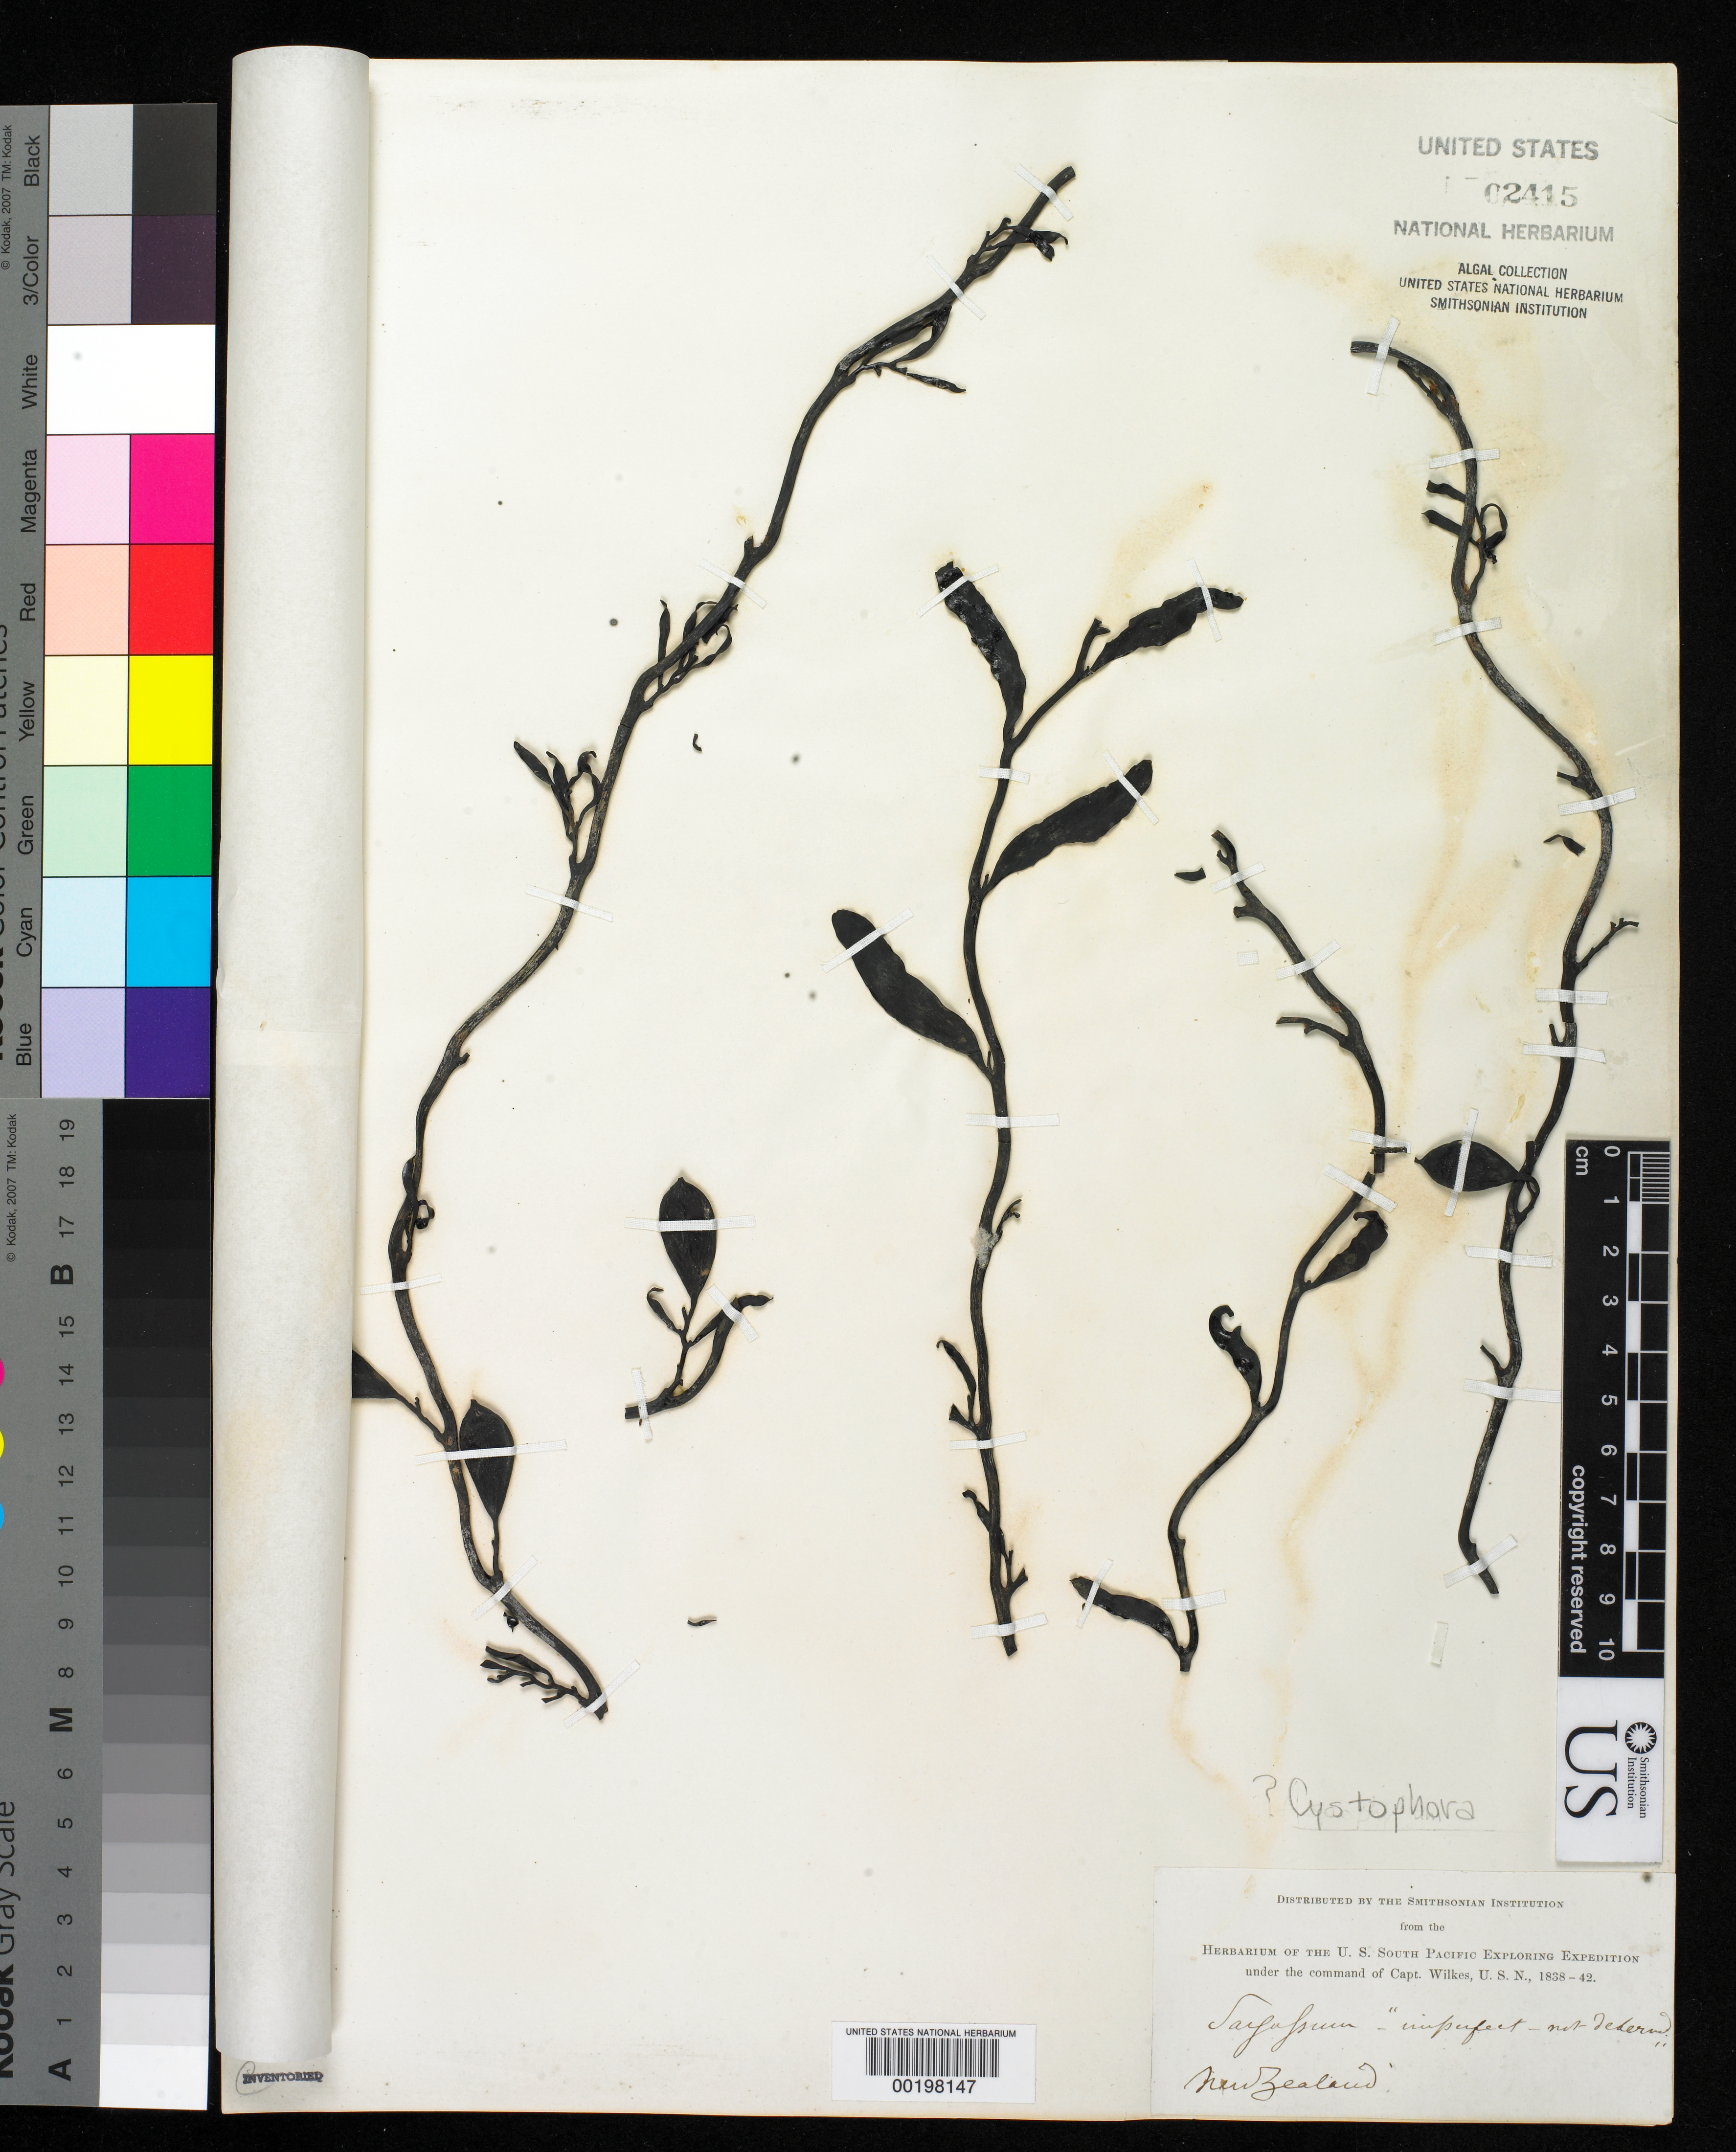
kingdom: Chromista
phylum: Ochrophyta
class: Phaeophyceae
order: Fucales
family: Sargassaceae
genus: Cystophora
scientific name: Cystophora sp.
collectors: W. D. Brackenridge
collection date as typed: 1839 or -- --- 1840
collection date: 1839 or 1840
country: New Zealand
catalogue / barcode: US 2415